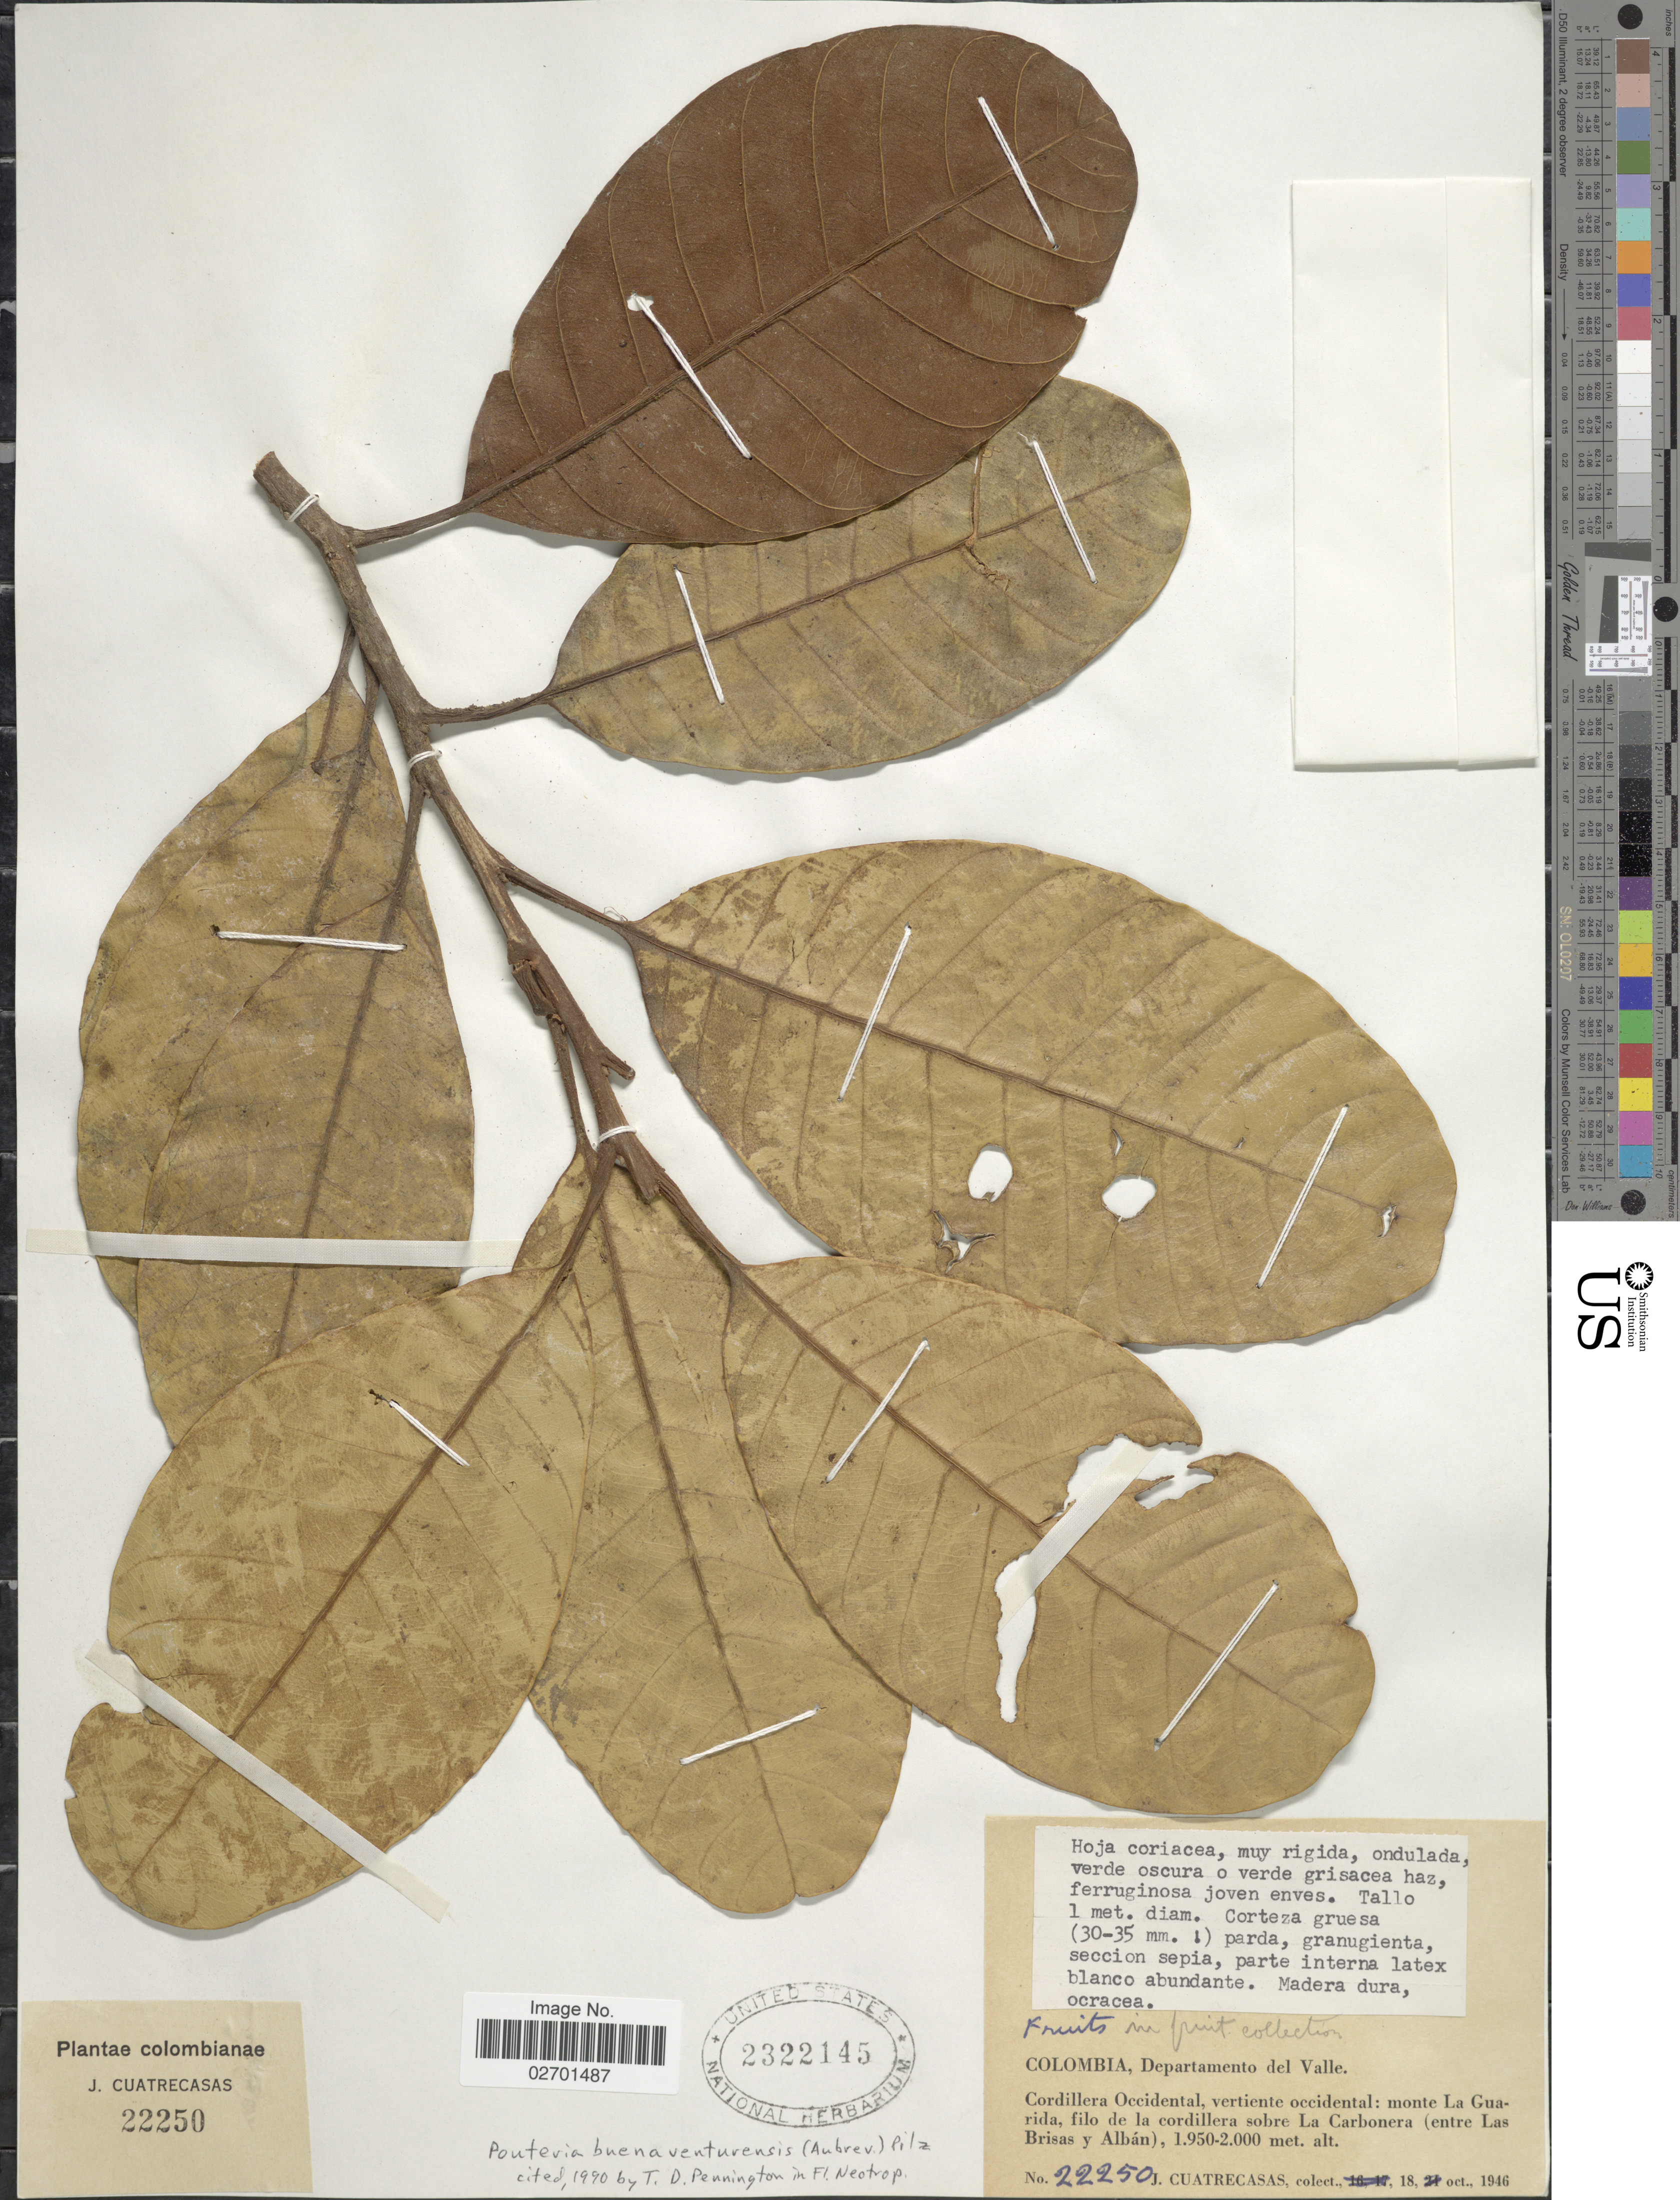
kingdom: Plantae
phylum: Tracheophyta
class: Magnoliopsida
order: Ericales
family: Sapotaceae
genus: Pouteria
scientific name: Pouteria buenaventurensis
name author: (Aubr.) Pilz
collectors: J. Cuatrecasas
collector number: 22250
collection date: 1946-10-18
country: Colombia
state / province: Valle del Cauca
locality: Departamento del Valle, Cordillera Occidental, vertiente occidental: monte La Guarida, filo de la cordillera sobra La Carbonera (entre Las Brisas y Alban).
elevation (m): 1950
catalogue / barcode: US 2322145